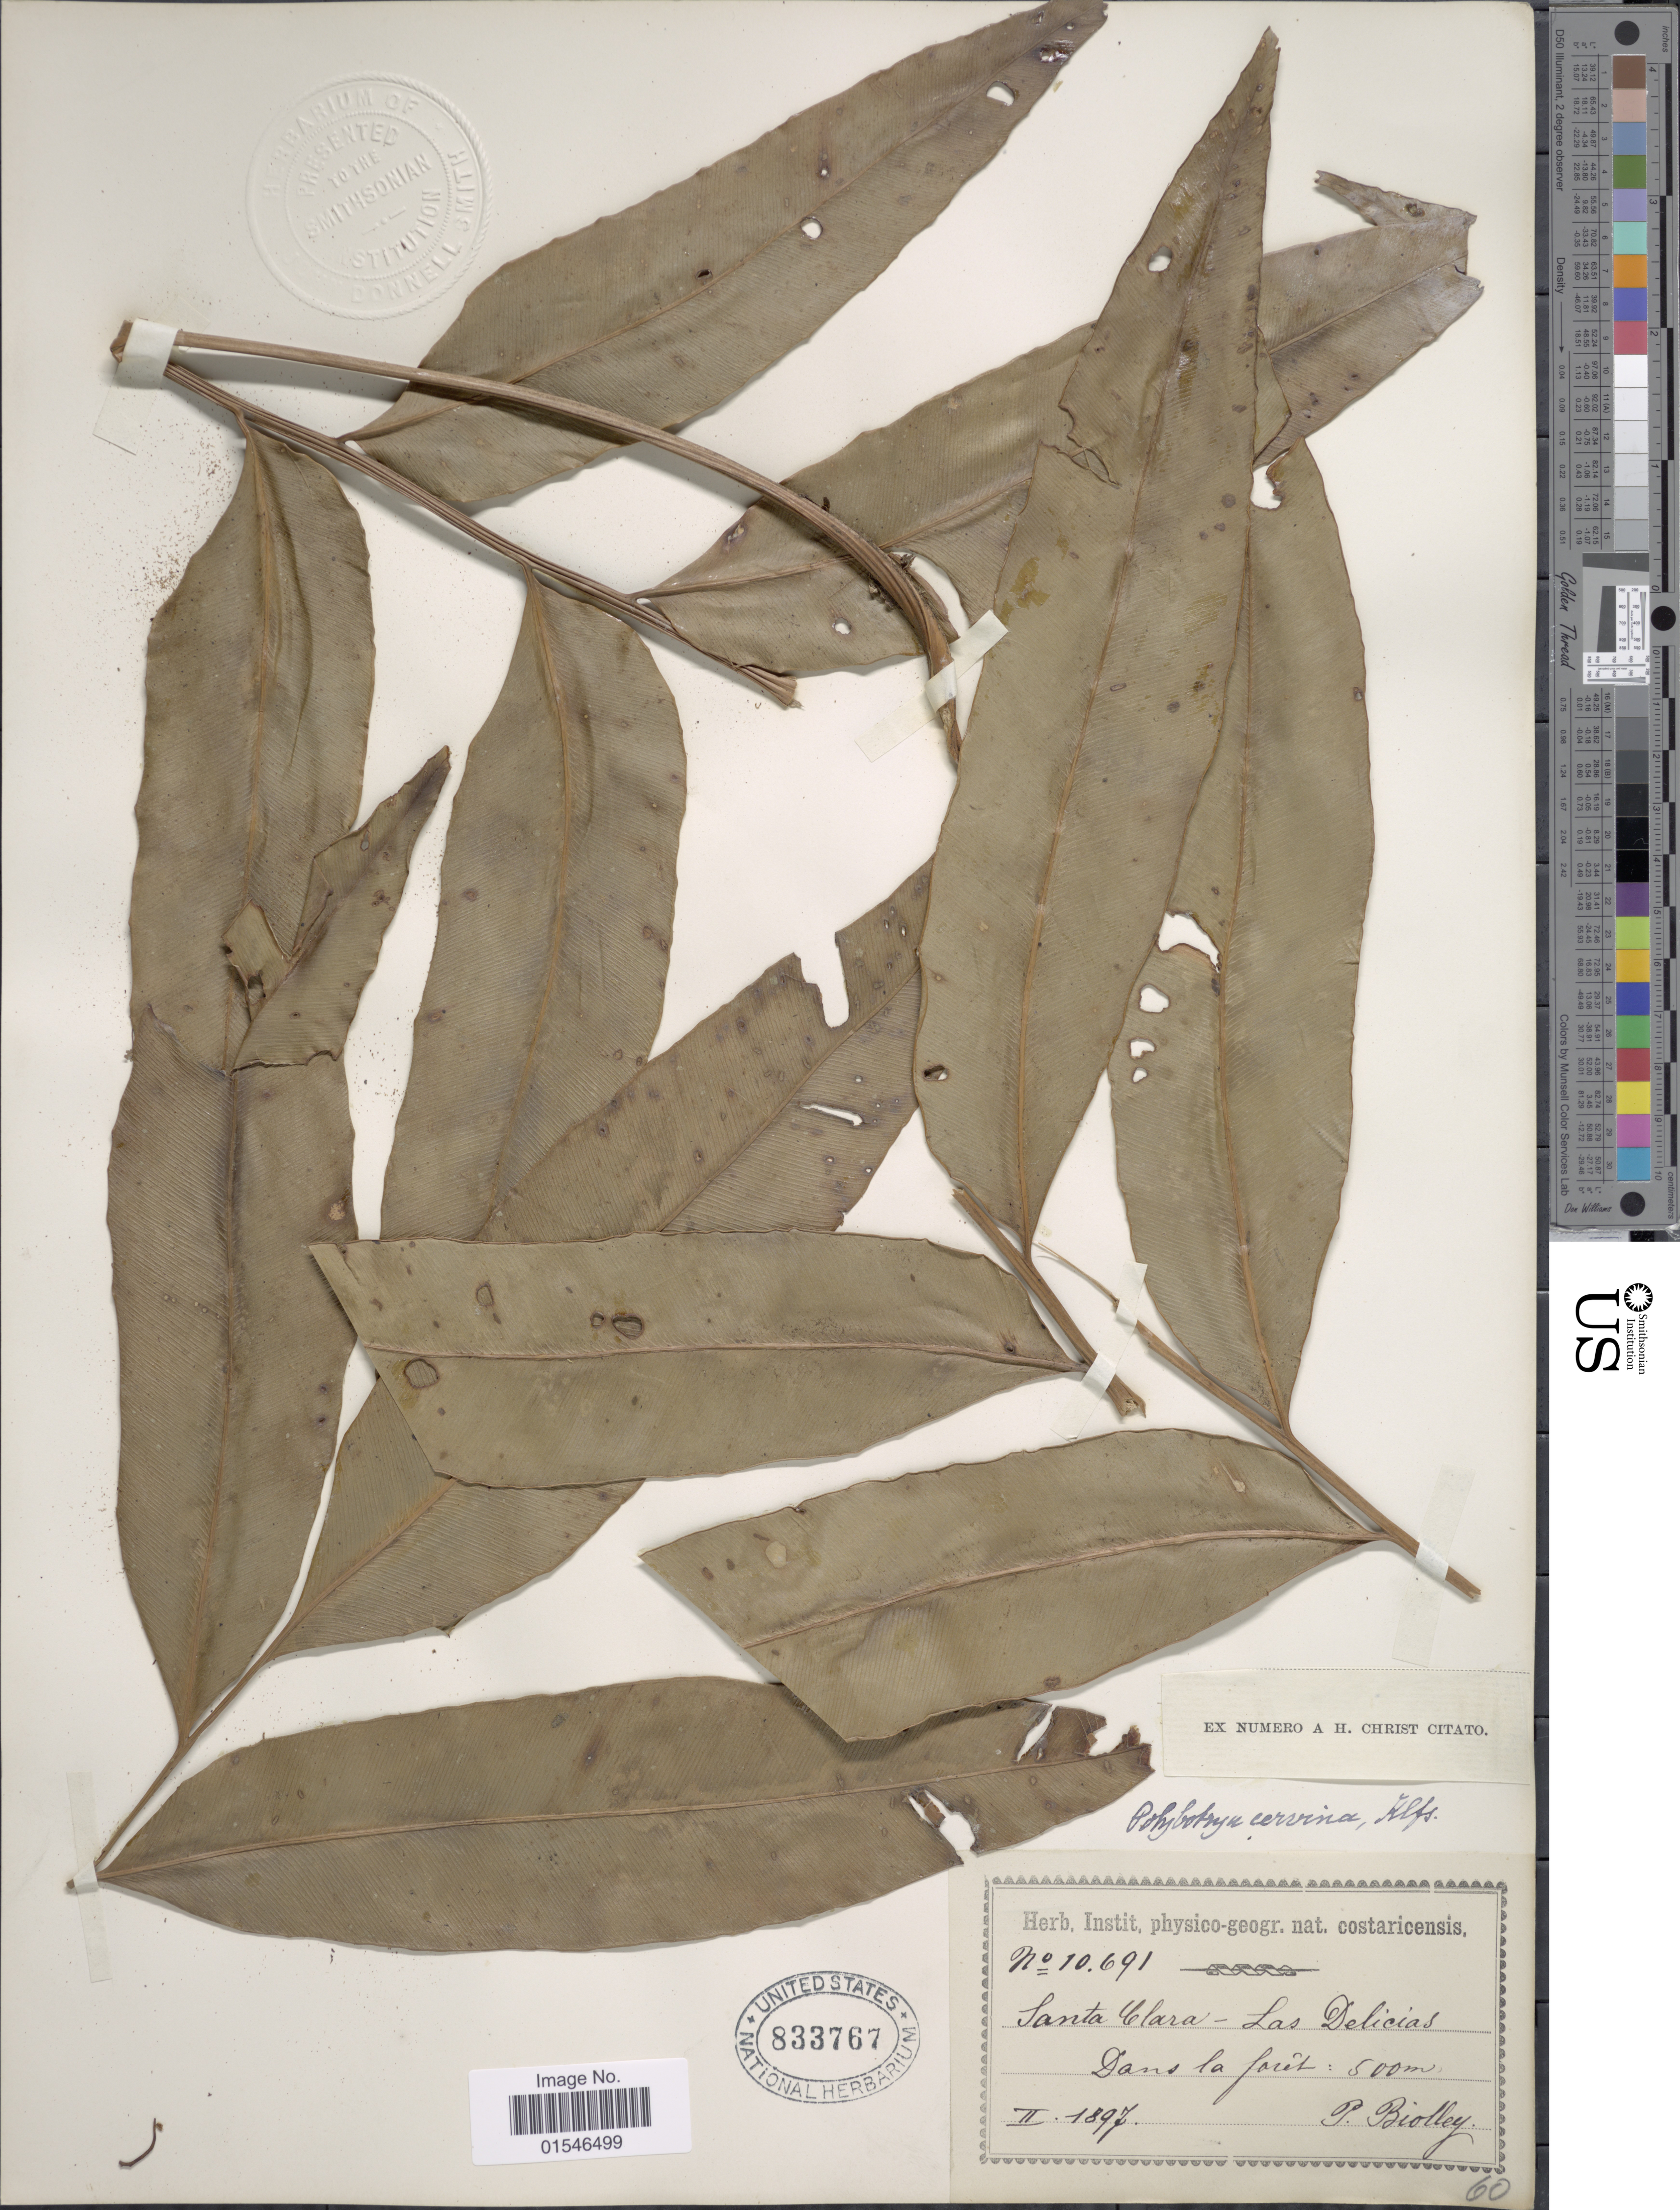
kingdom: Plantae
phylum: Tracheophyta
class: Polypodiopsida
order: Polypodiales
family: Dryopteridaceae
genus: Olfersia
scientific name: Olfersia cervina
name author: (L.) Kunze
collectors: P. Biolley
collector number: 10691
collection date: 1897-02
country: Costa Rica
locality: Santa Clara - Las Delicias. Dans la foret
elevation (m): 500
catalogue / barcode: US 833767